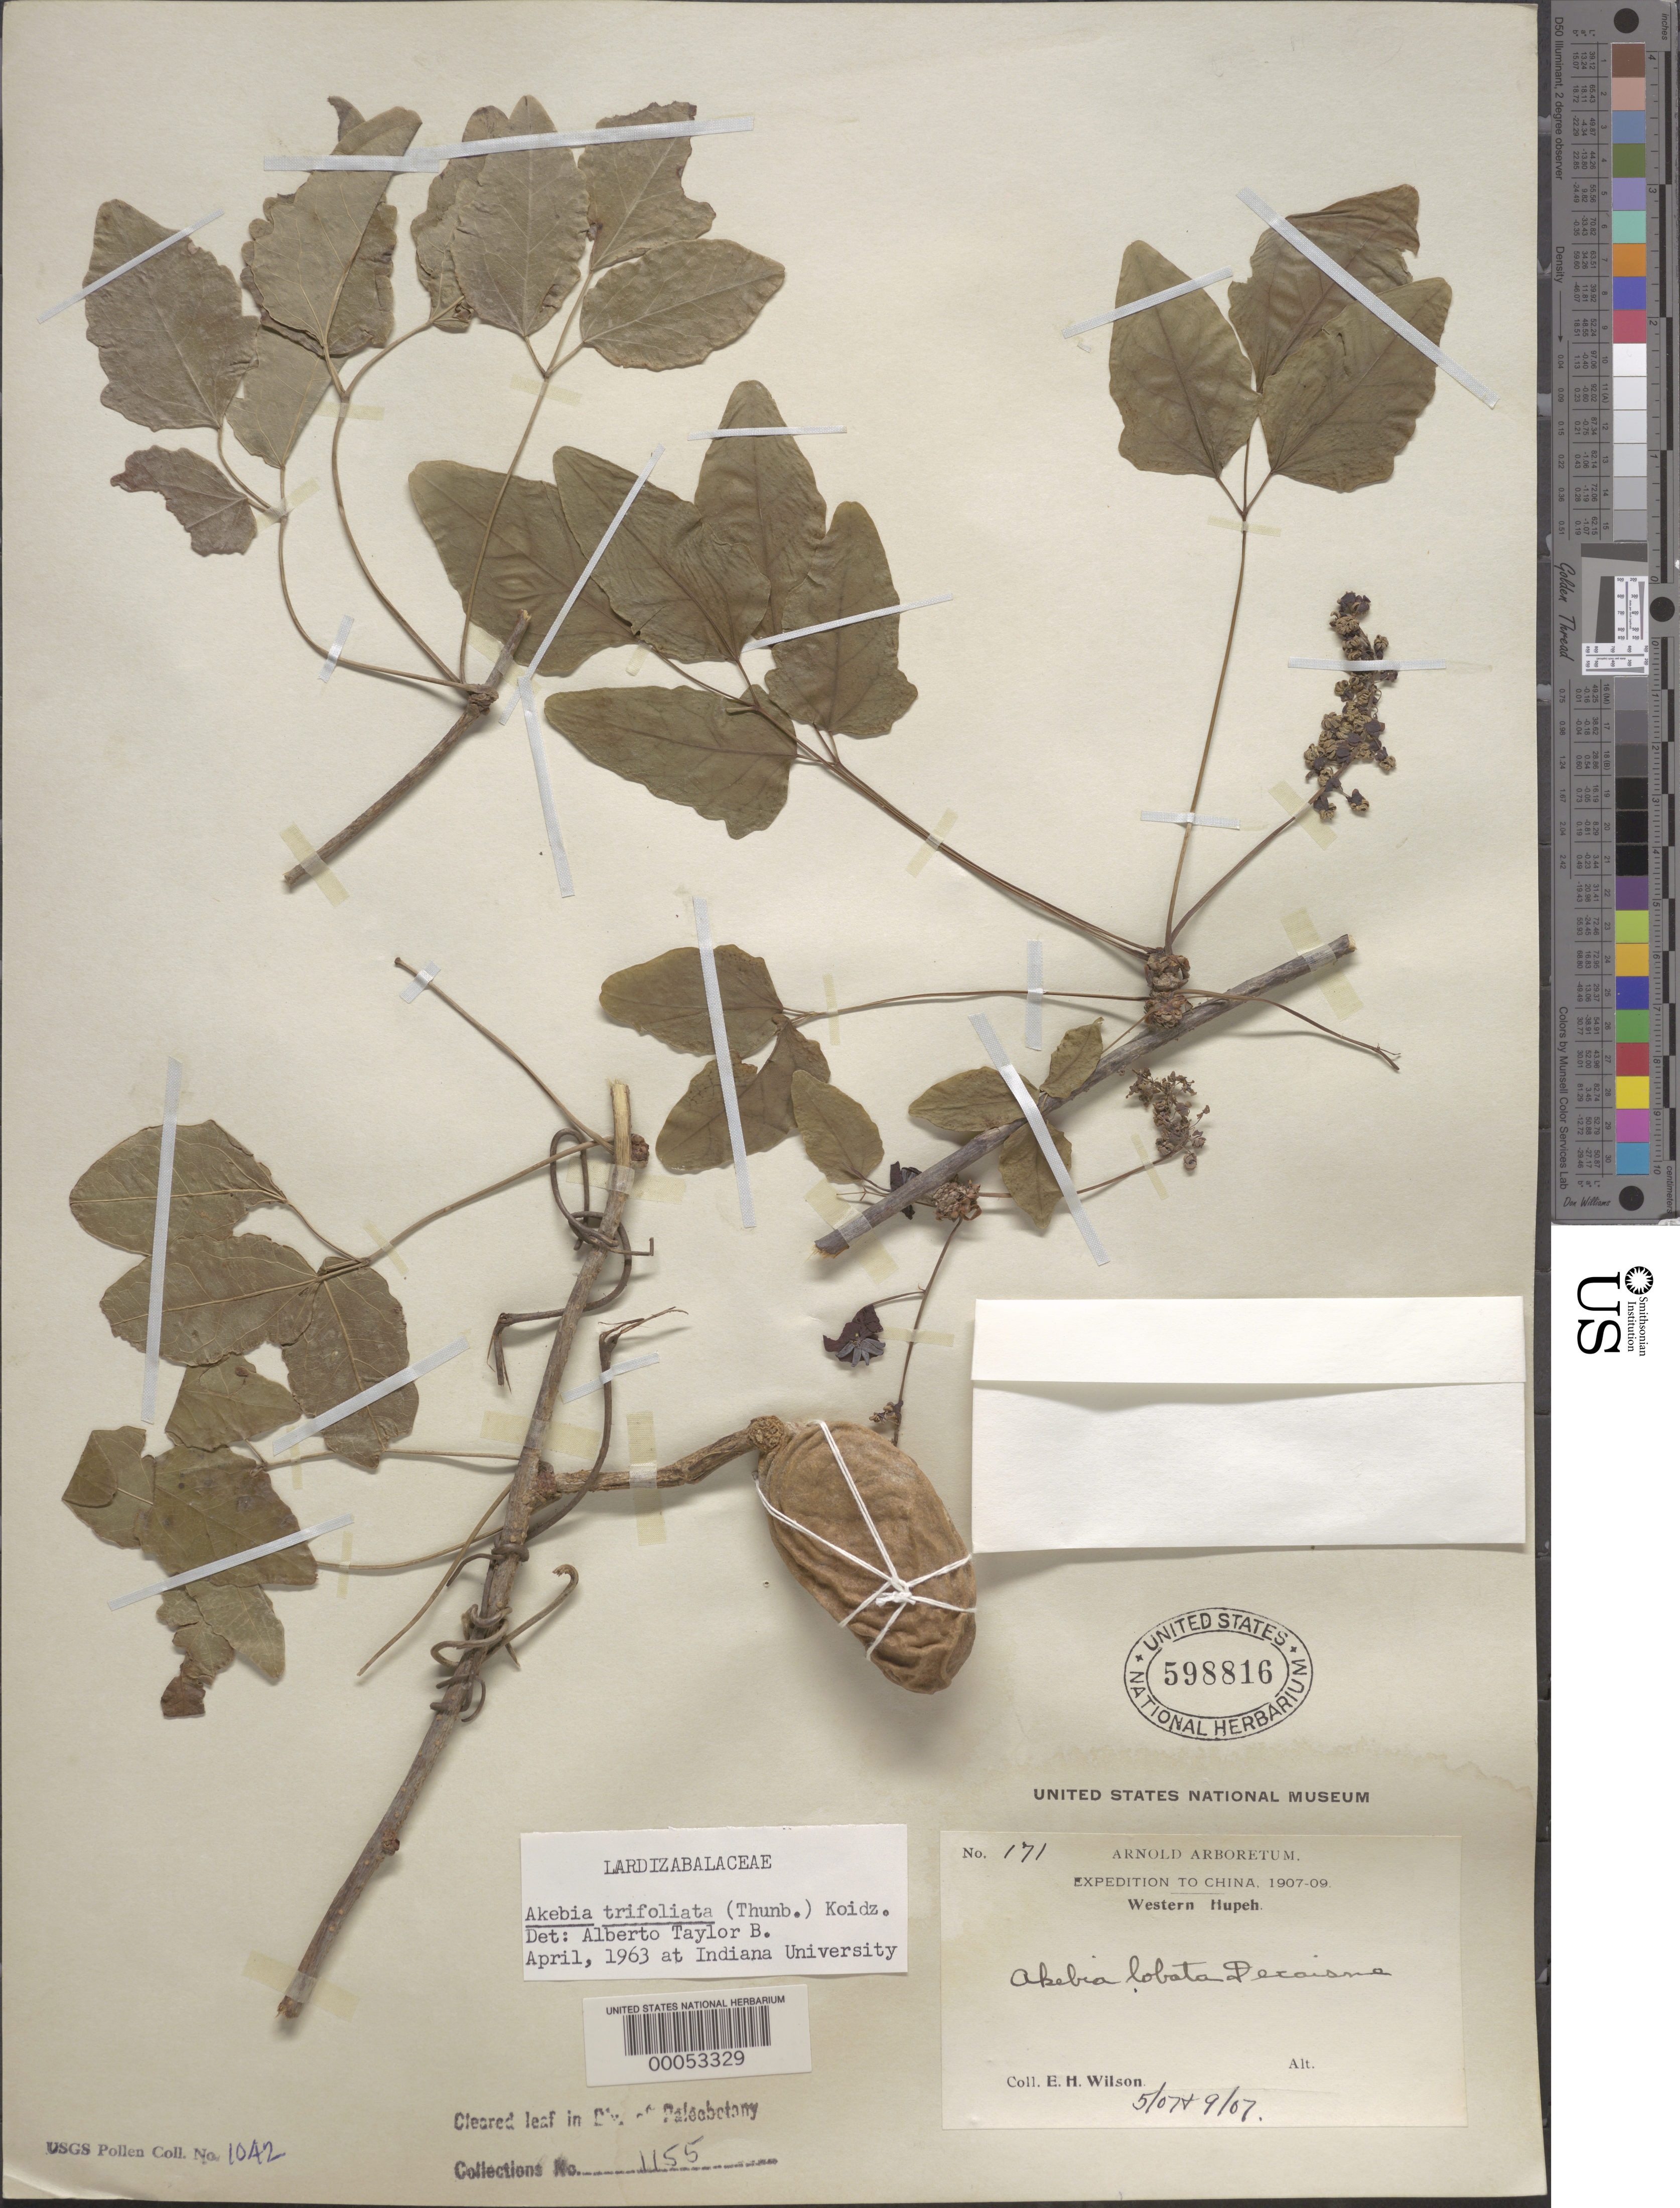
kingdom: Plantae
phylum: Tracheophyta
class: Magnoliopsida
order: Ranunculales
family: Lardizabalaceae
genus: Akebia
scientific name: Akebia trifoliata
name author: (Thunb.) Koidz.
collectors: E. H. Wilson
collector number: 171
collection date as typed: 05 Jul 1907 to 09 Jul 1909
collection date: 1907-07-05/1909-07-09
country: China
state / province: Hubei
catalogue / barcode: US 598816